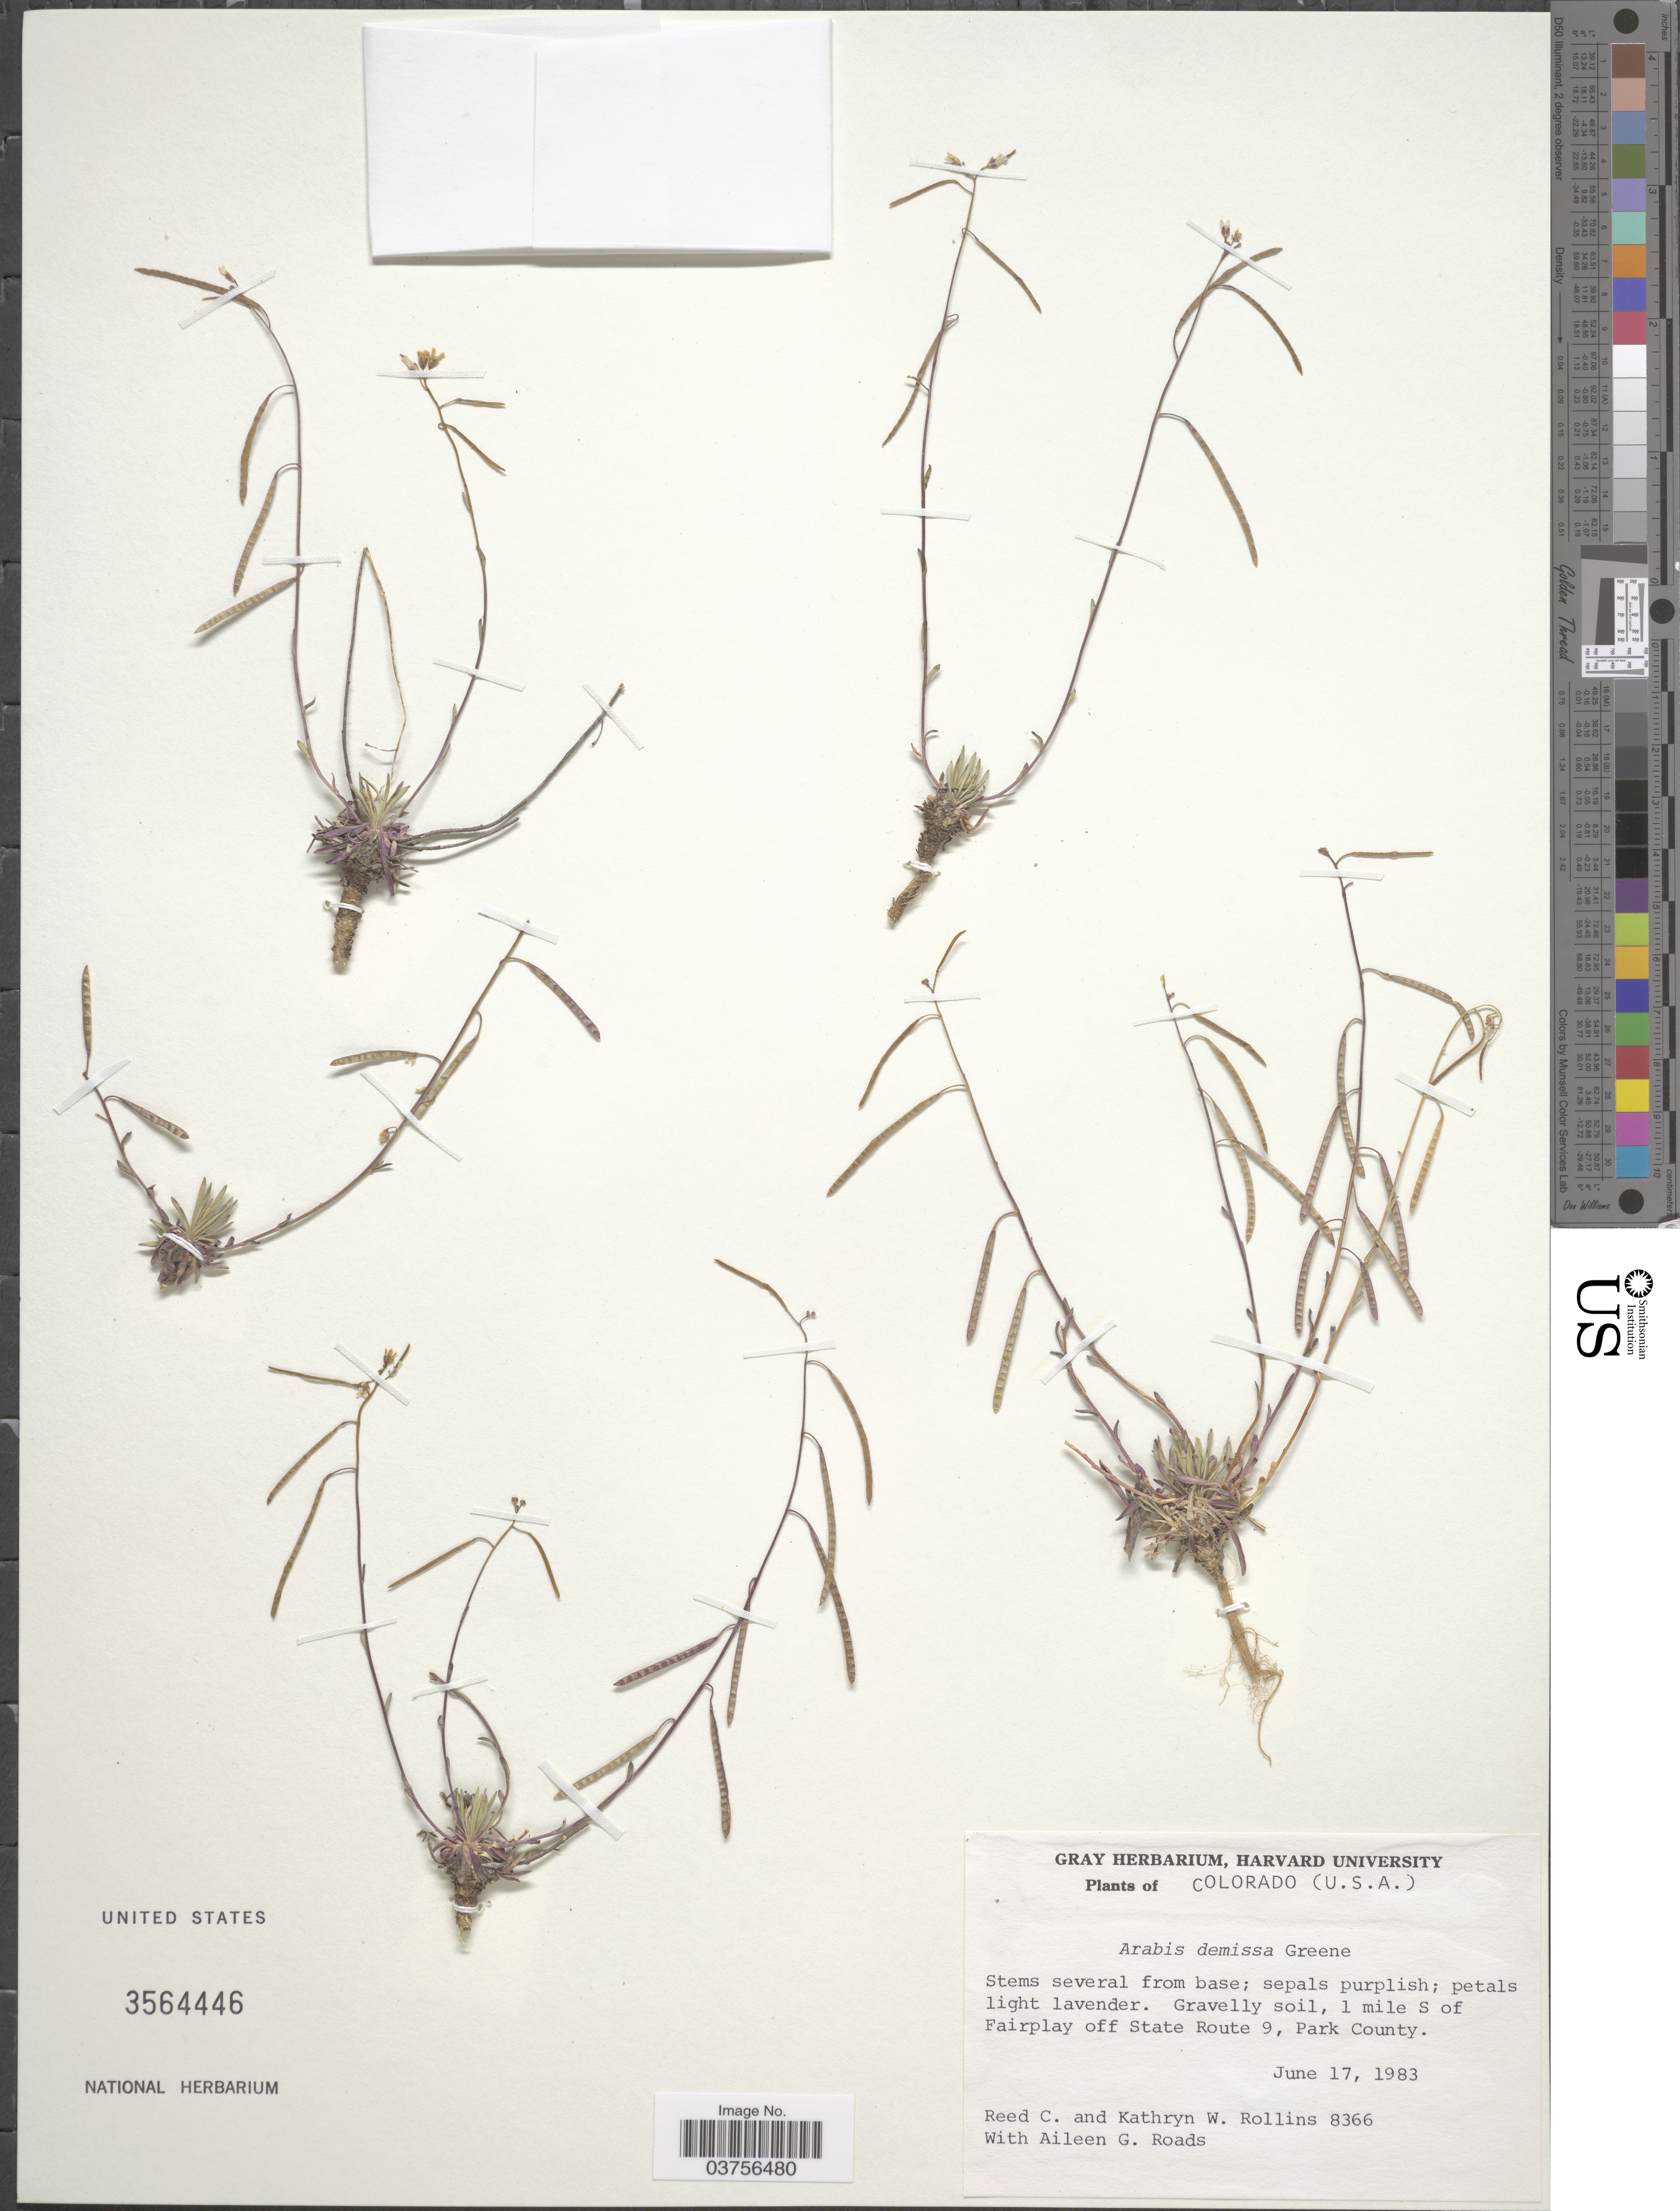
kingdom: Plantae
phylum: Tracheophyta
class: Magnoliopsida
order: Brassicales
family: Brassicaceae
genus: Arabis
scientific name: Arabis demissa var. demissa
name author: Greene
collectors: R. C. Rollins, K. W. Rollins & A. Roads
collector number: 8366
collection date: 1983-06-17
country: United States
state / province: Colorado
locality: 1 mile S of Fairplay off State Route 9, Park County.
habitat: gravelly soil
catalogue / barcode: US 3564446